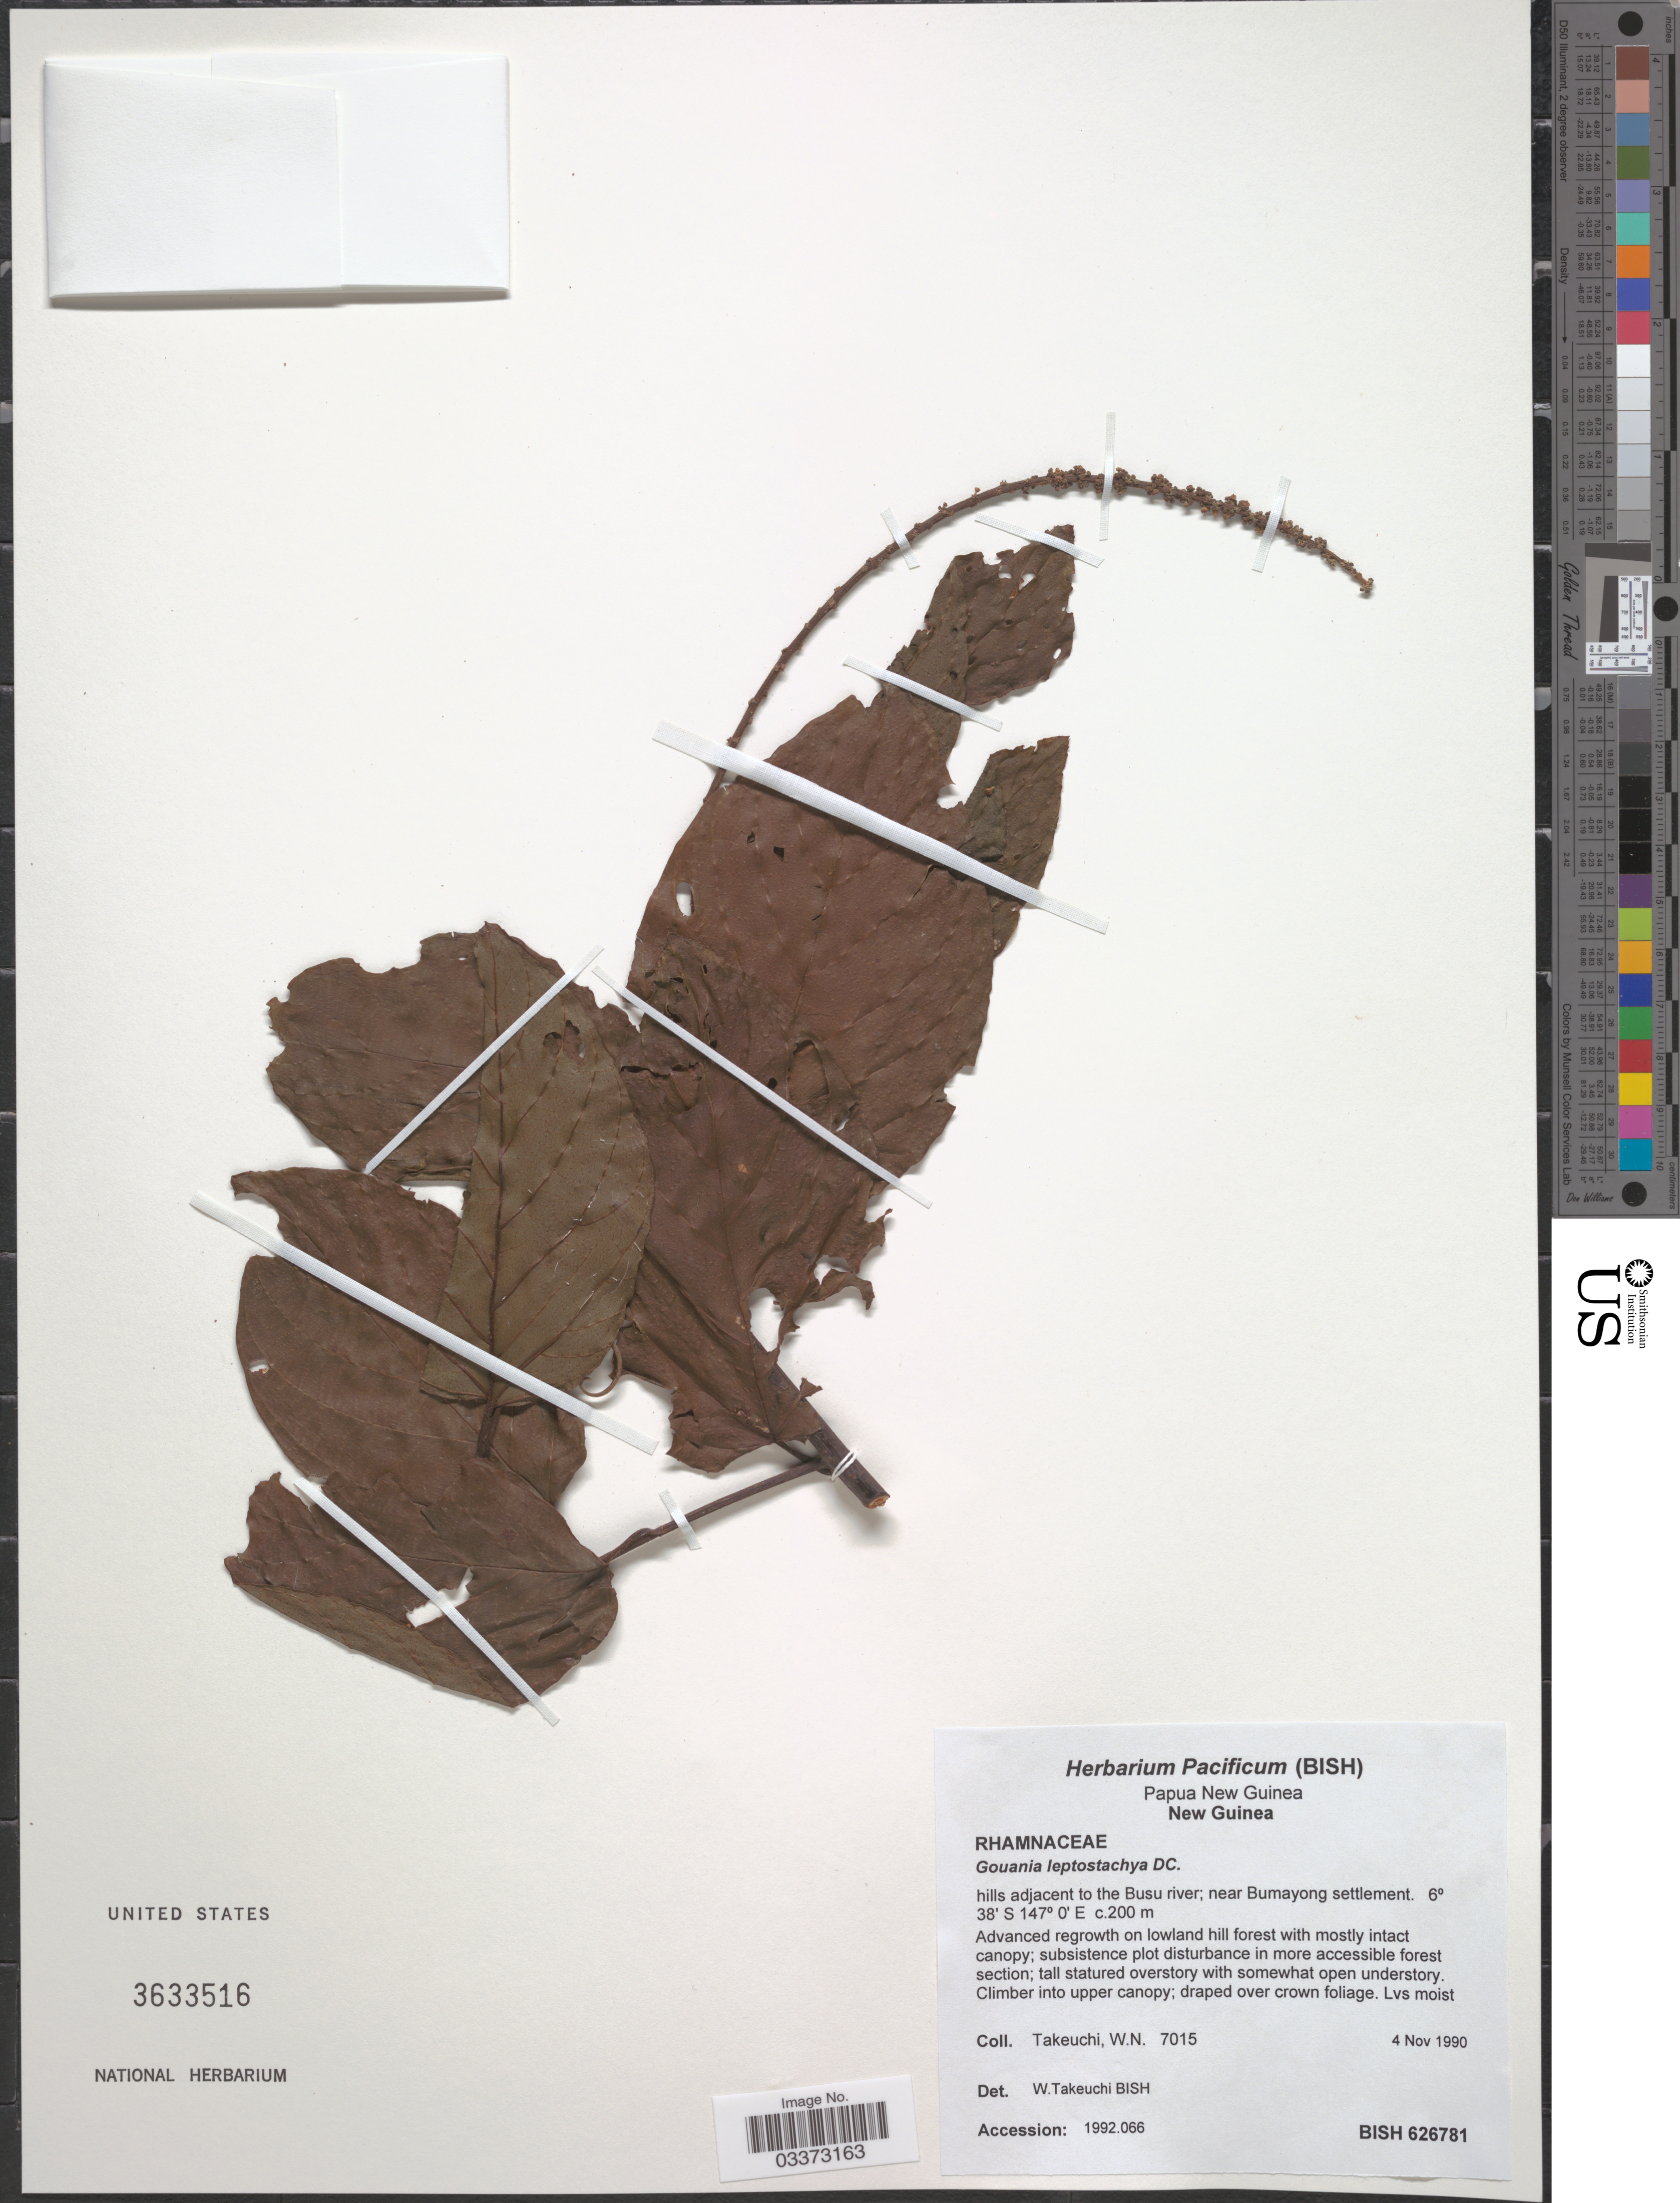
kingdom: Plantae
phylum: Tracheophyta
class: Magnoliopsida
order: Rosales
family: Rhamnaceae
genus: Gouania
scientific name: Gouania leptostachya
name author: DC.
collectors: W. N. Takeuchi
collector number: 7015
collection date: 1990-11-04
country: Papua New Guinea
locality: New Guinea. Hills adjacent to the Busu river; near Bumayong settlement.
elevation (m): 200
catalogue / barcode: US 3633516